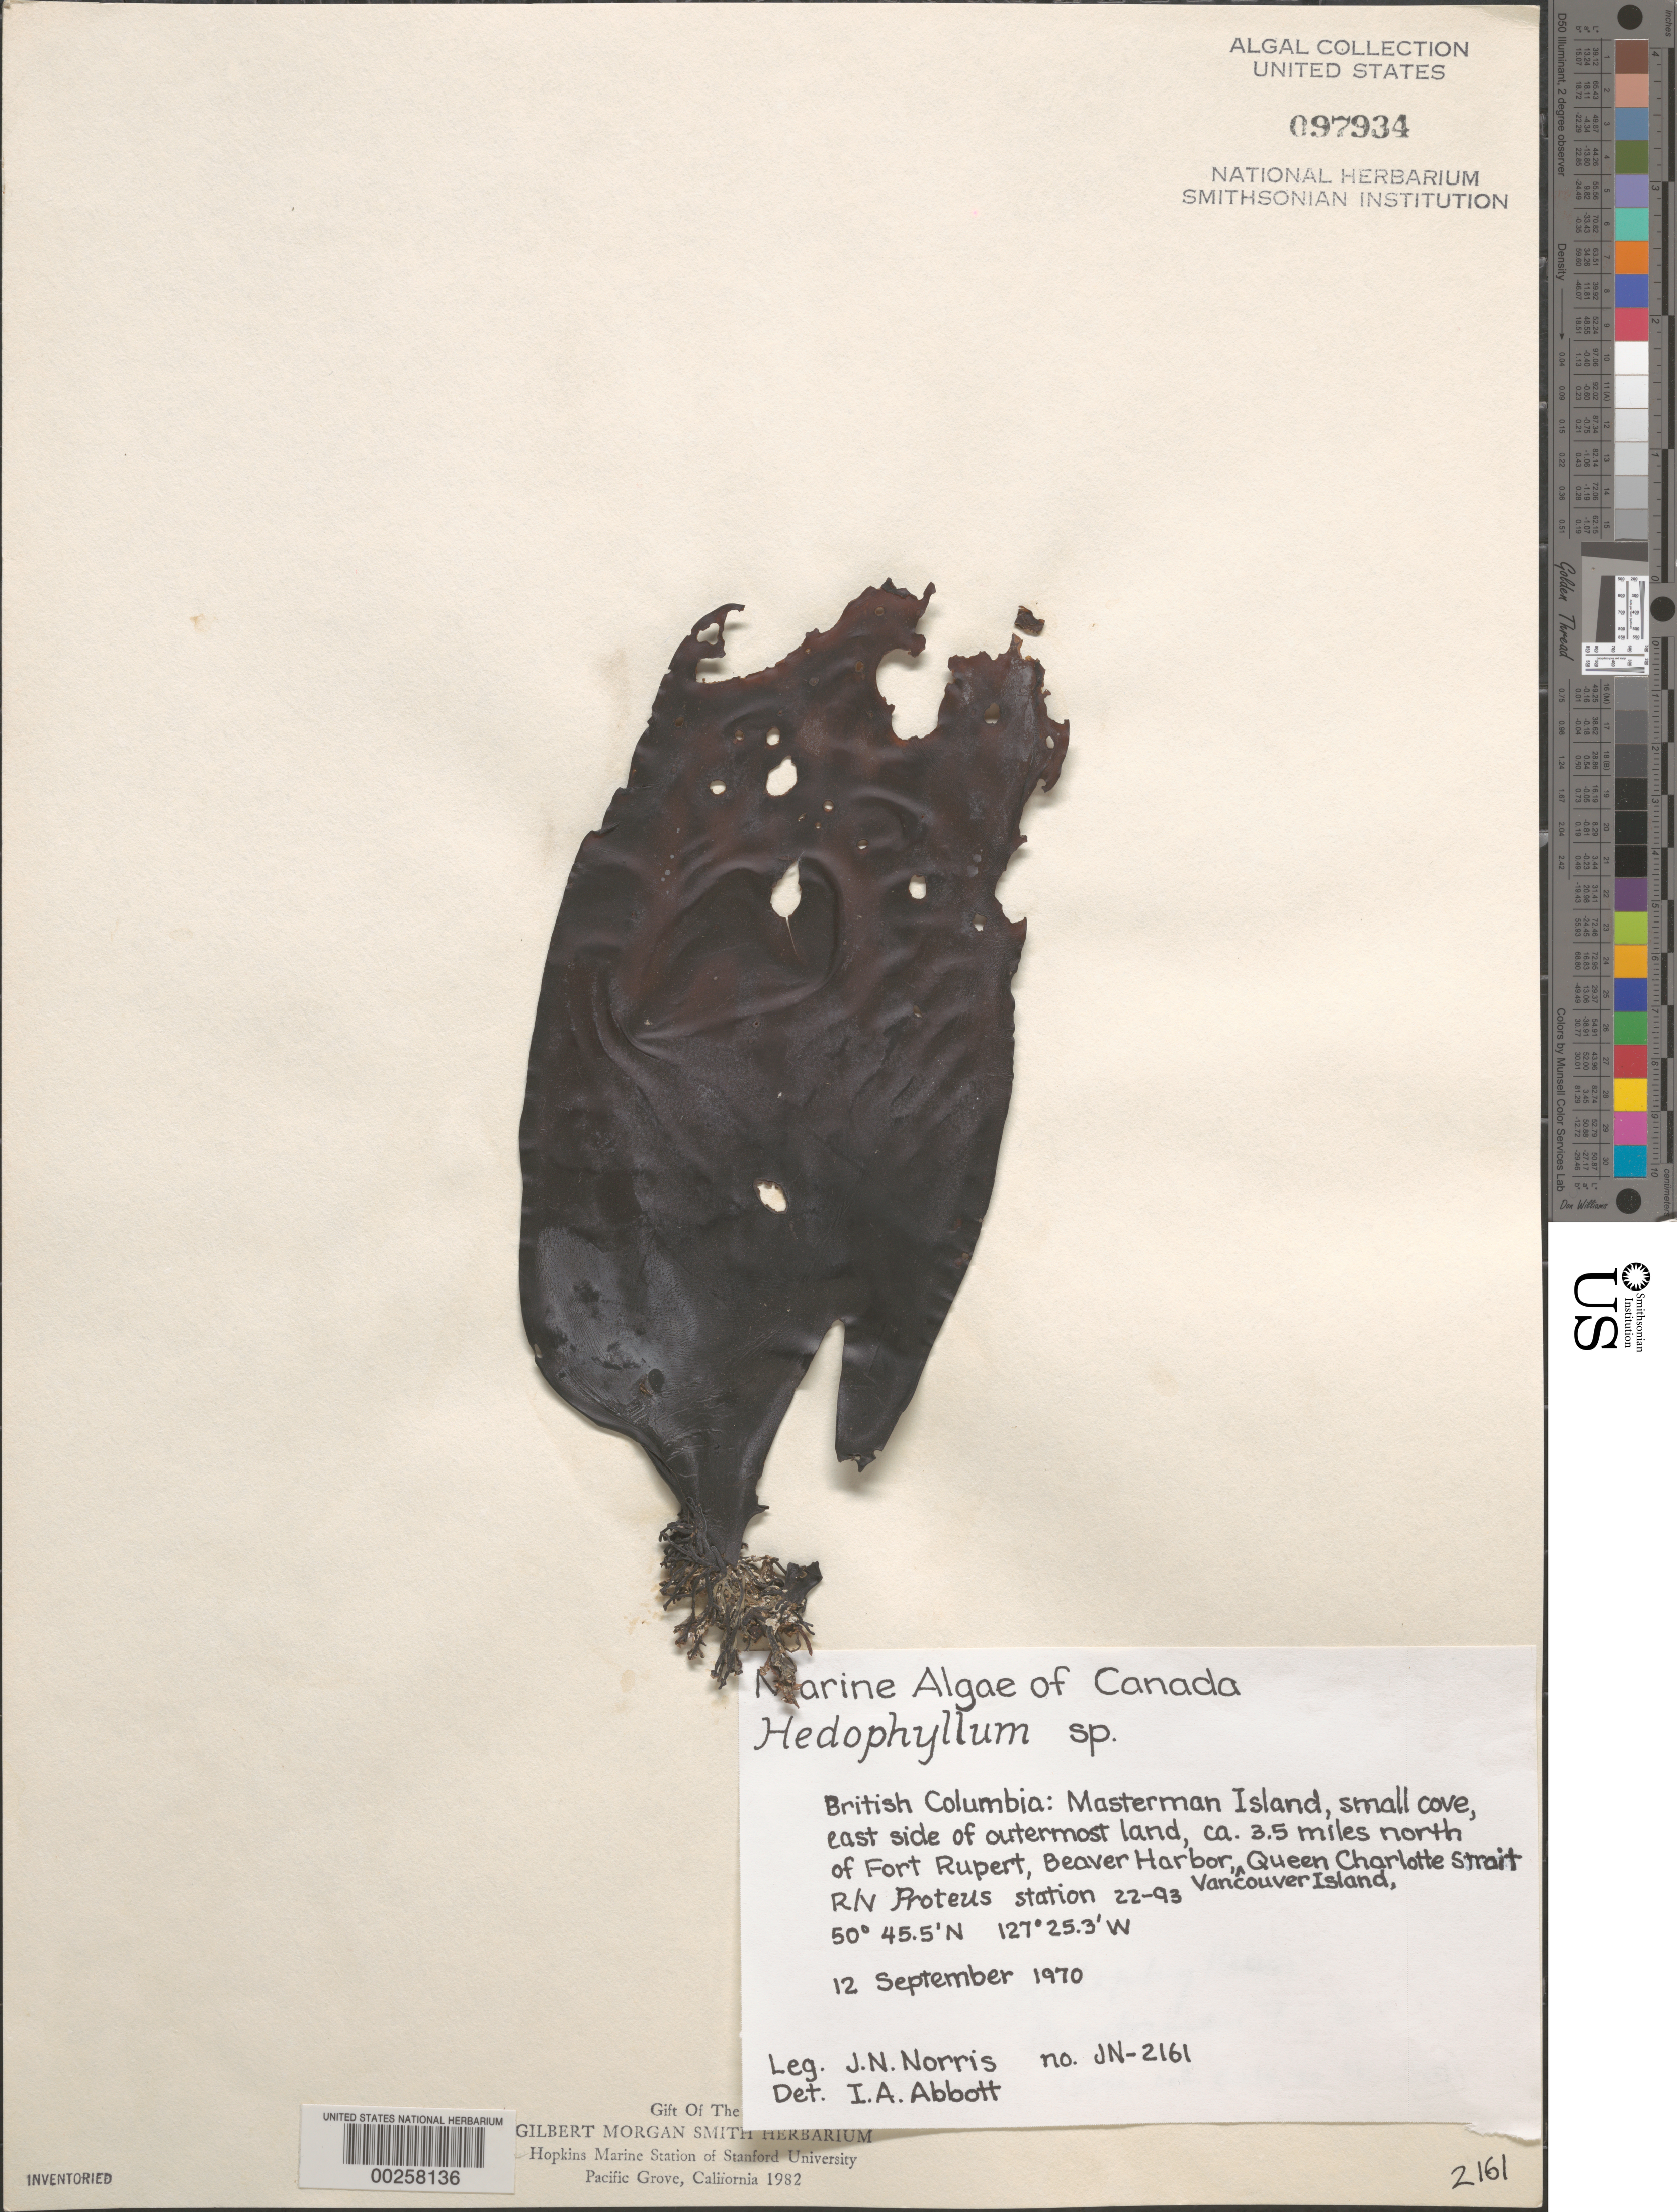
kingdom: Chromista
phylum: Ochrophyta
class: Phaeophyceae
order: Laminariales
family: Laminariaceae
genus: Hedophyllum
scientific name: Hedophyllum sp.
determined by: Abbott, Isabella A.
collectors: J. N. Norris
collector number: JN-2161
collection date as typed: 12 Sep 1970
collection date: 1970-09-12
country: Canada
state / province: British Columbia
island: Masterman Island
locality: Ca. 3.5 miles north of Fort Rupert, Beaver Harbor, Vancouver Island, Queen Charlotte Strait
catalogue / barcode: US 97934